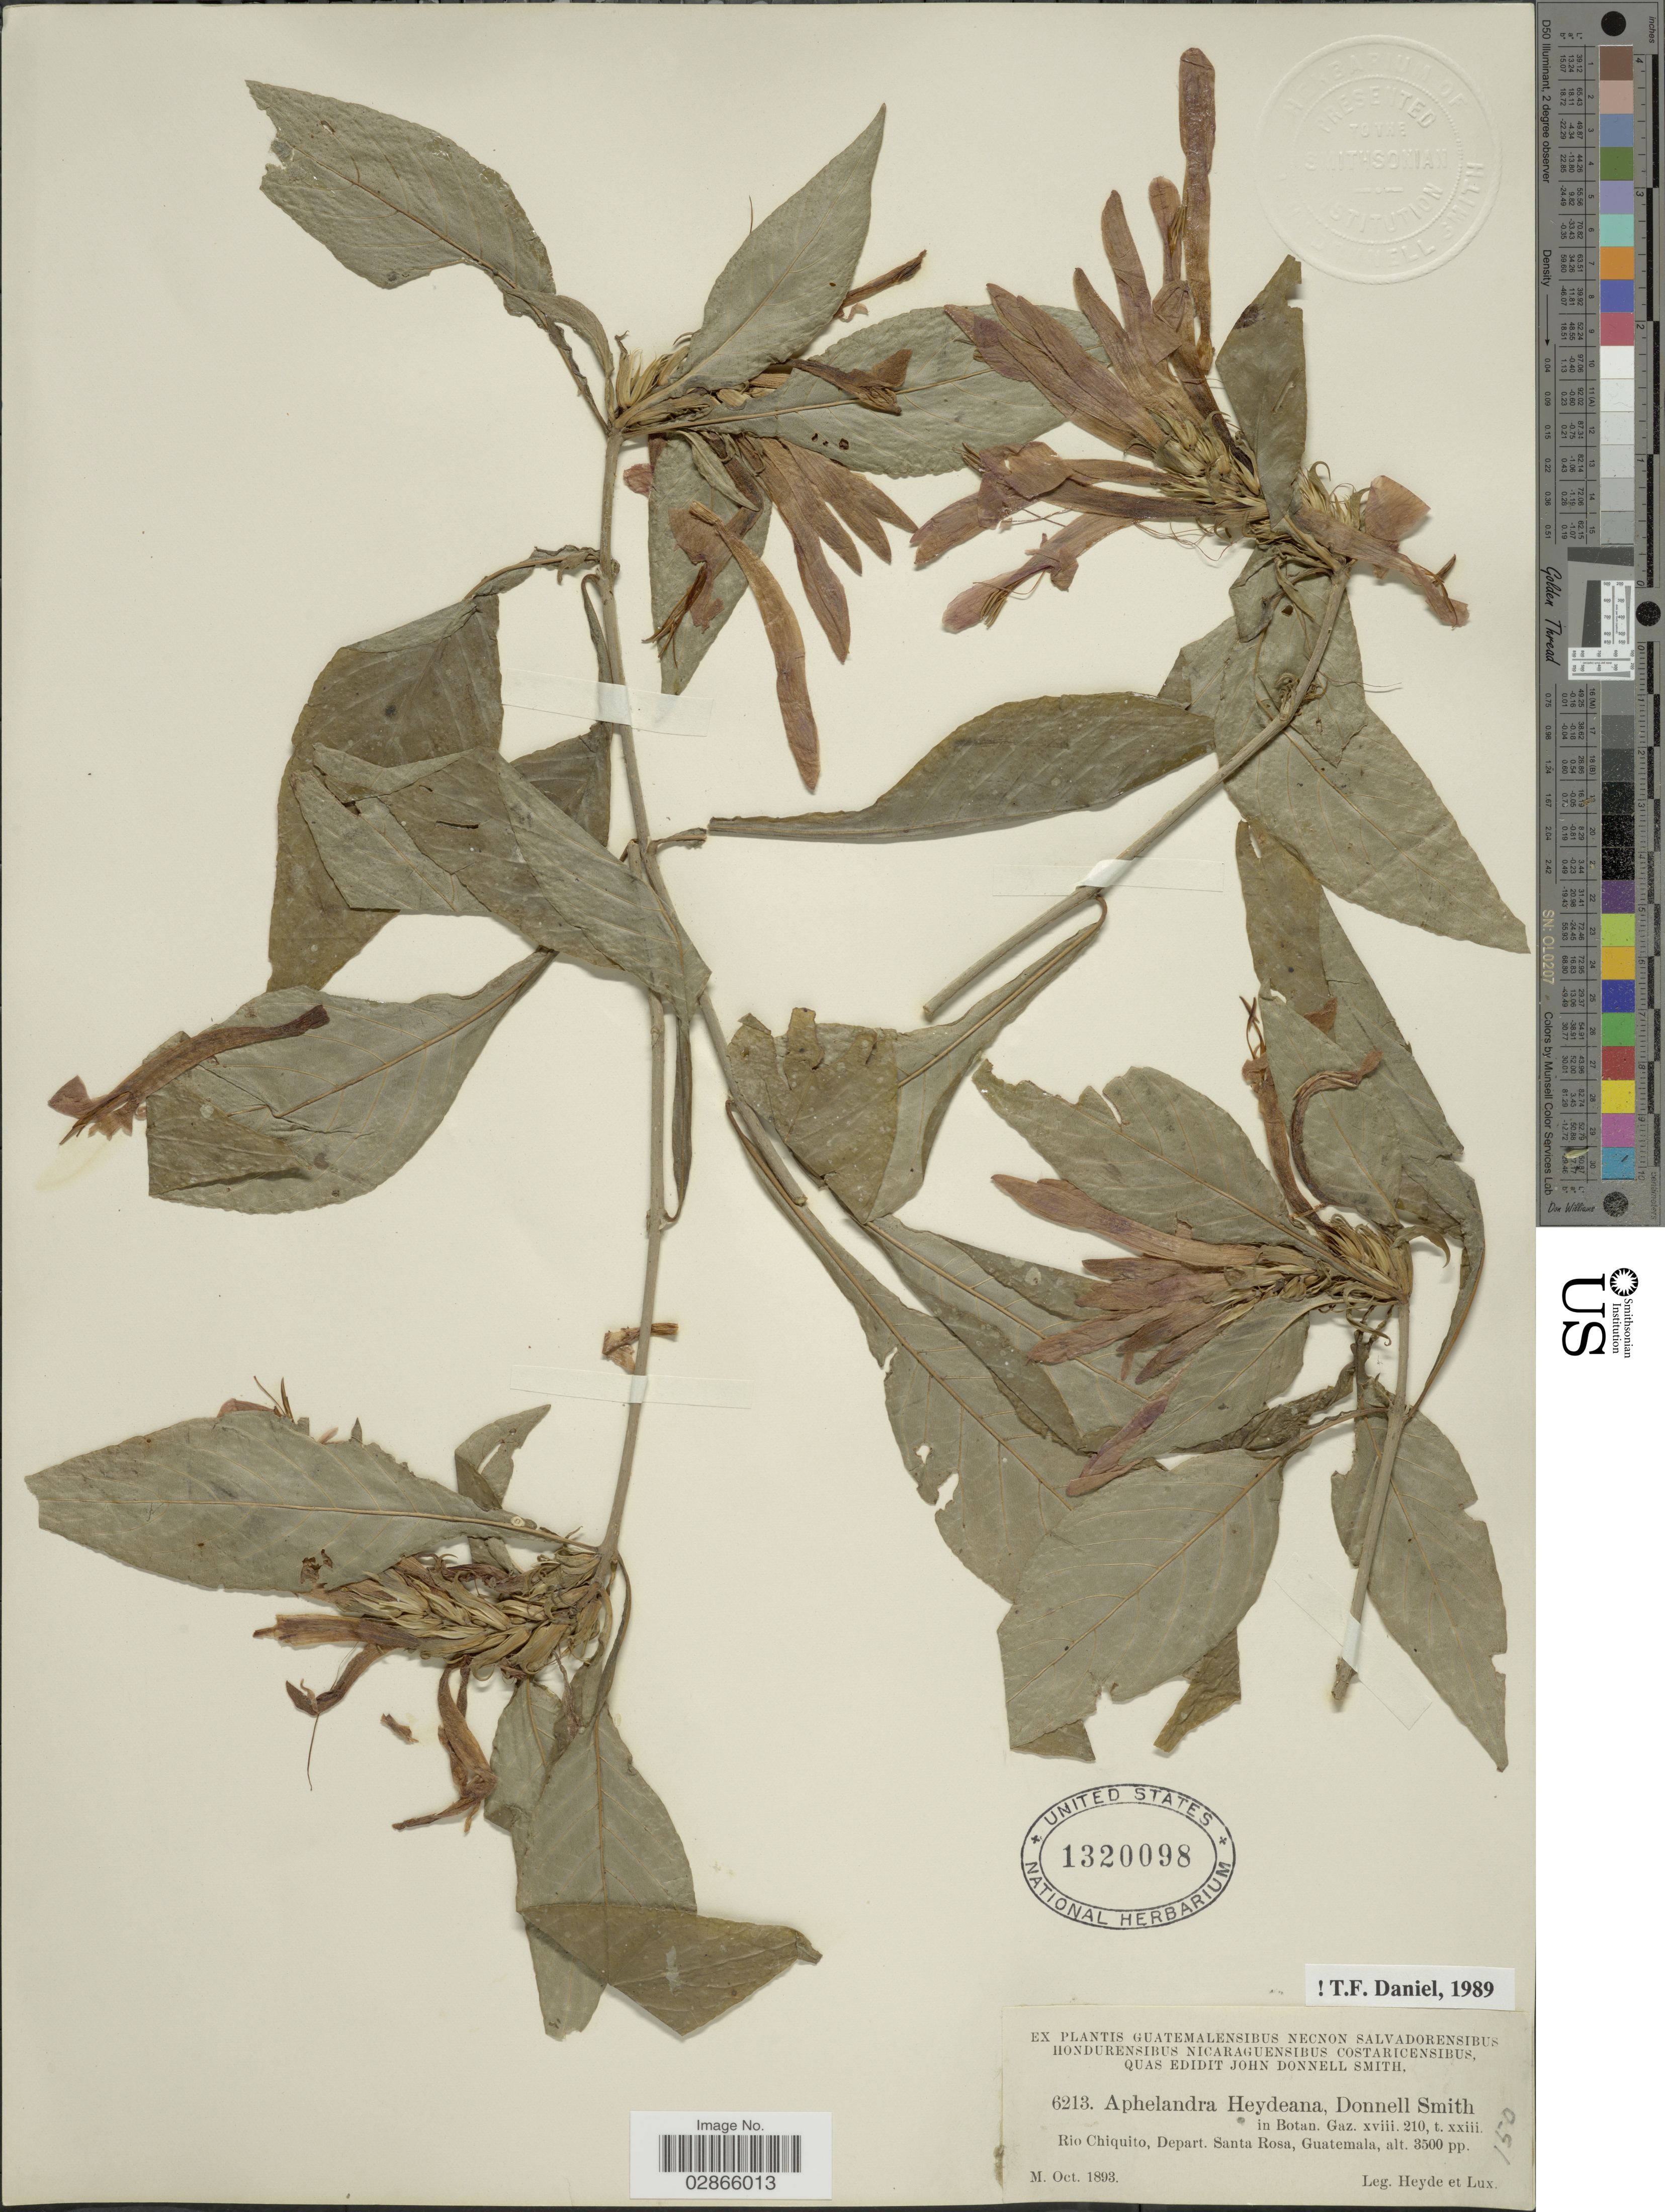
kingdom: Plantae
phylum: Tracheophyta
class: Magnoliopsida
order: Lamiales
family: Acanthaceae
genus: Aphelandra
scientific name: Aphelandra heydeana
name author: Donn. Sm.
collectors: Heyde & Lux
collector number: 6213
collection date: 1893-10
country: Guatemala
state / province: Santa Rosa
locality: Rio Chiquito, Depart. Santa Rosa.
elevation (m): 1067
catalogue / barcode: US 1320098